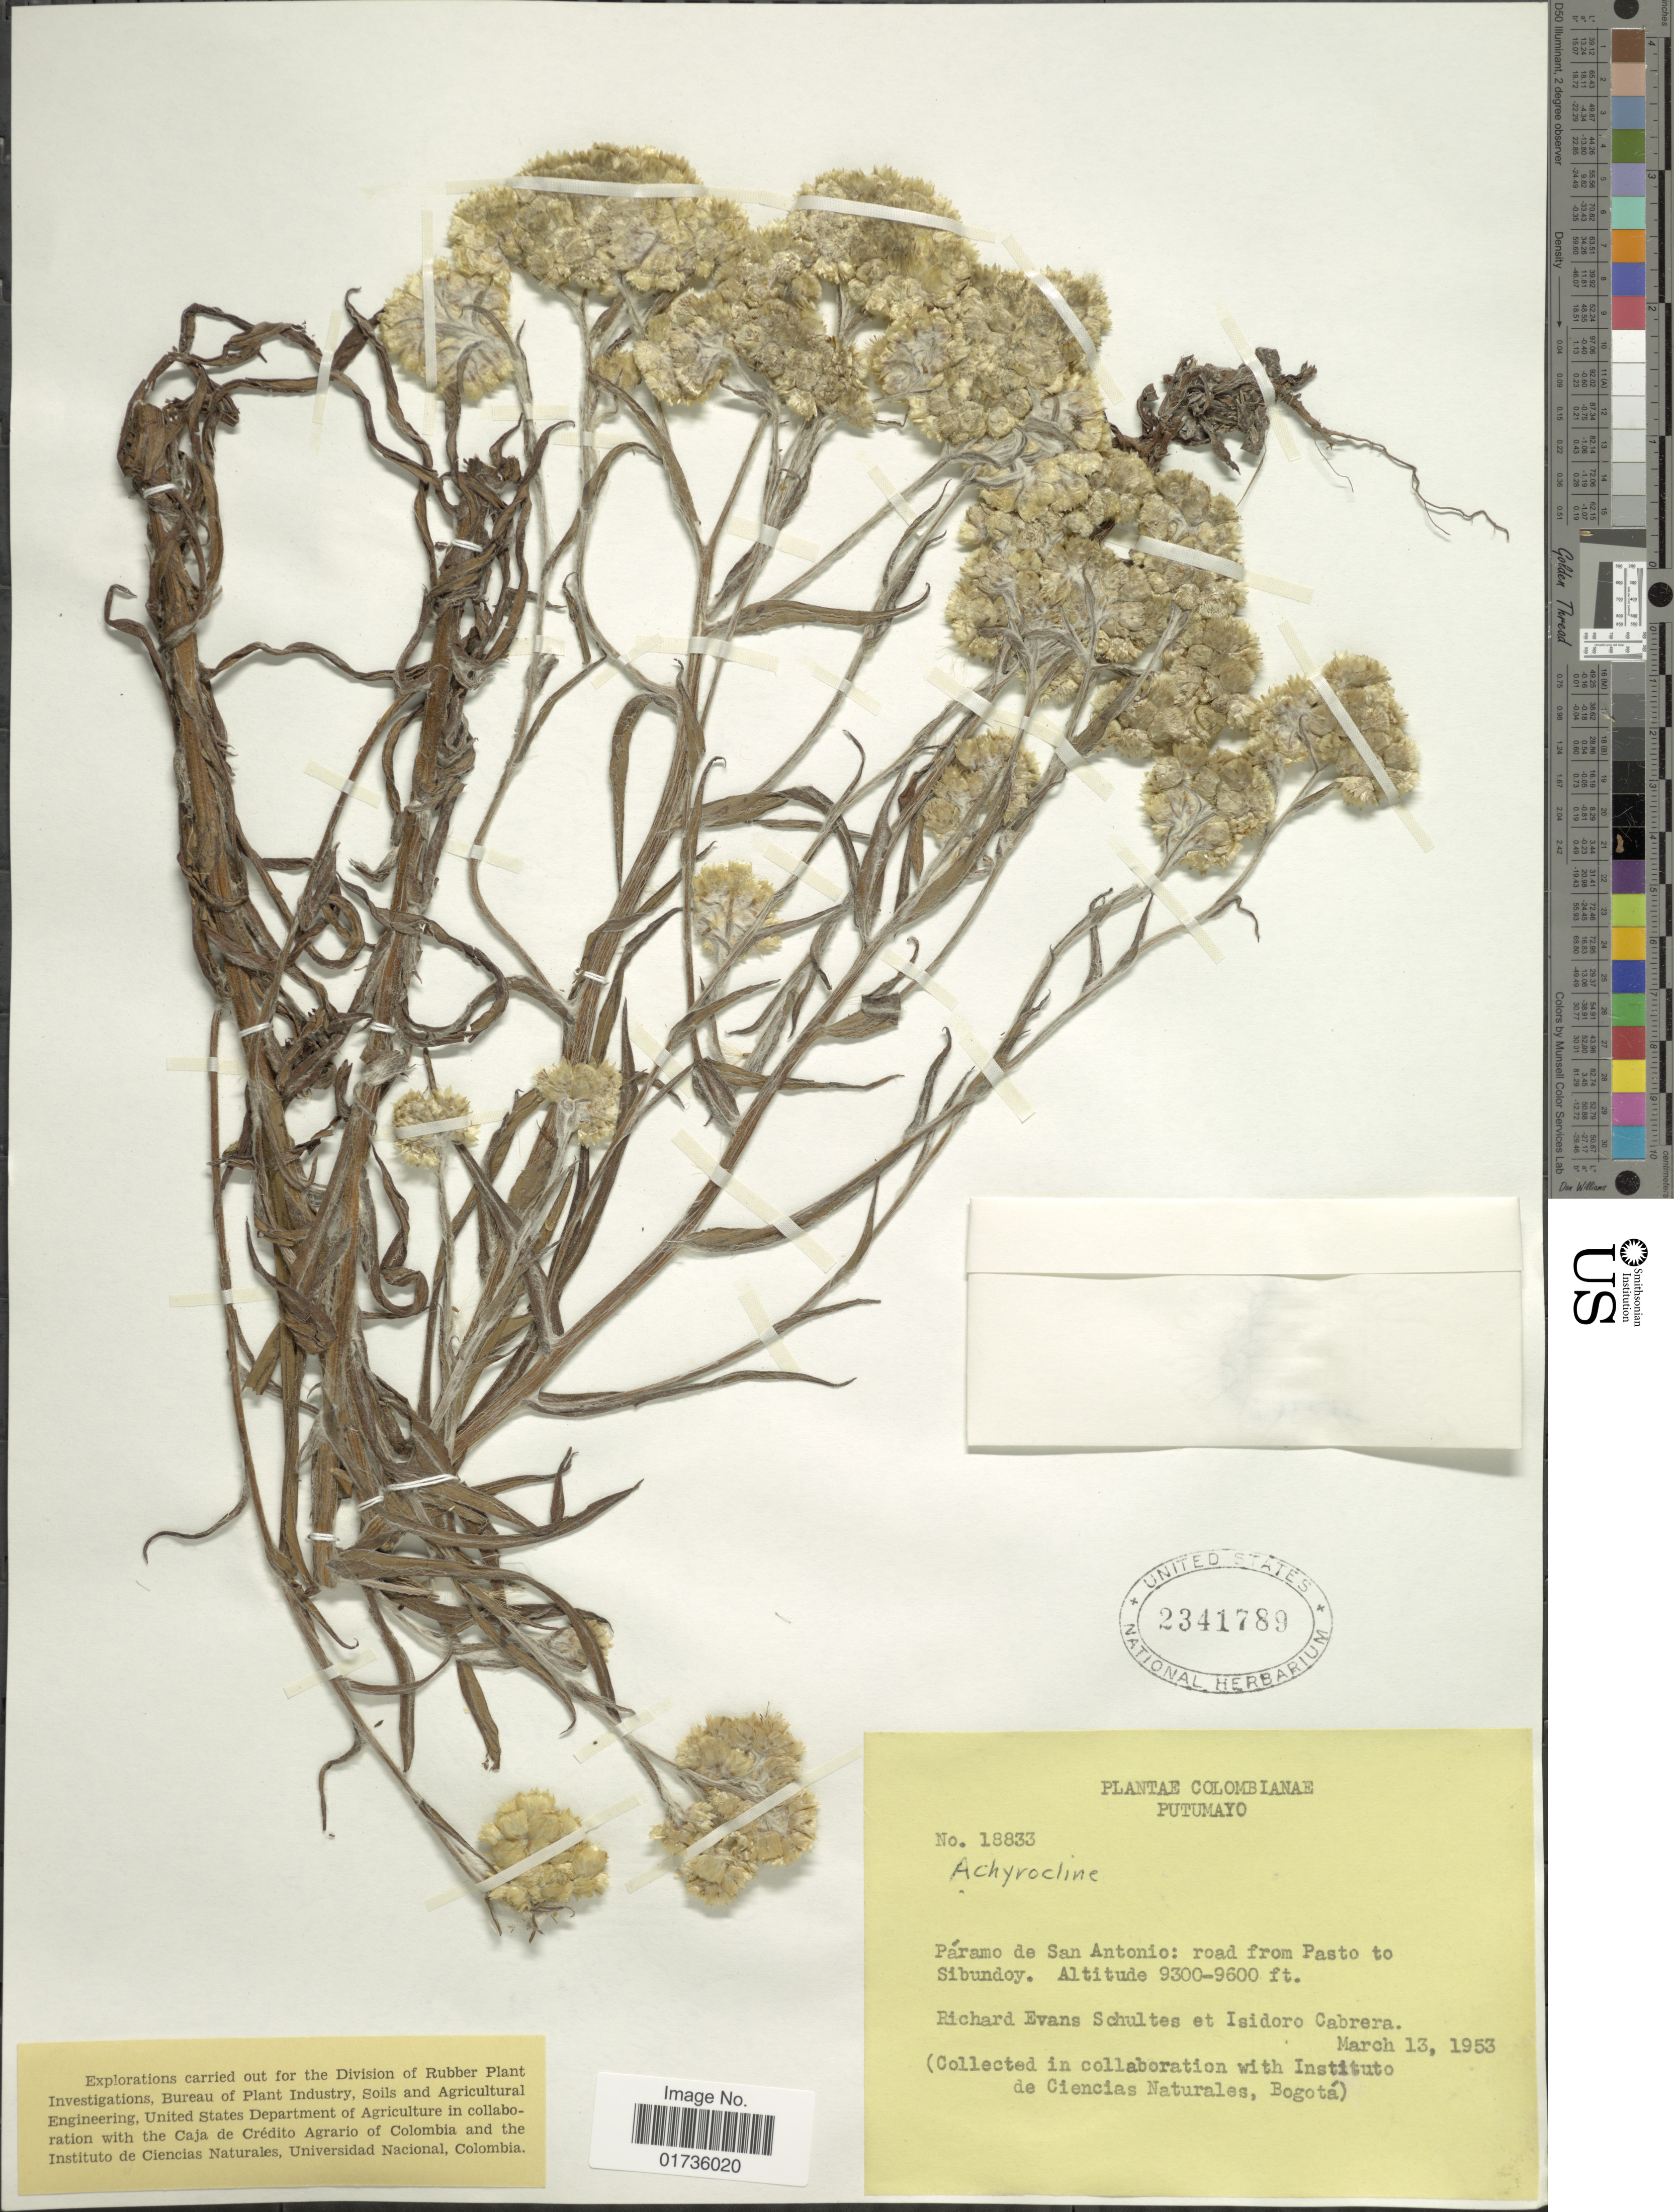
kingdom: Plantae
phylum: Tracheophyta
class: Magnoliopsida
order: Asterales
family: Asteraceae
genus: Achyrocline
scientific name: Achyrocline sp.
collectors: R. E. Schultes & I. Cabrera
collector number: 18833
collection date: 1953-03-13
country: Colombia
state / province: Putumayo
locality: Páramo de San Antonio: road from Pasto to San Antonio: road from Pasto to Sibundoy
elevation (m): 2835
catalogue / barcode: US 2341789